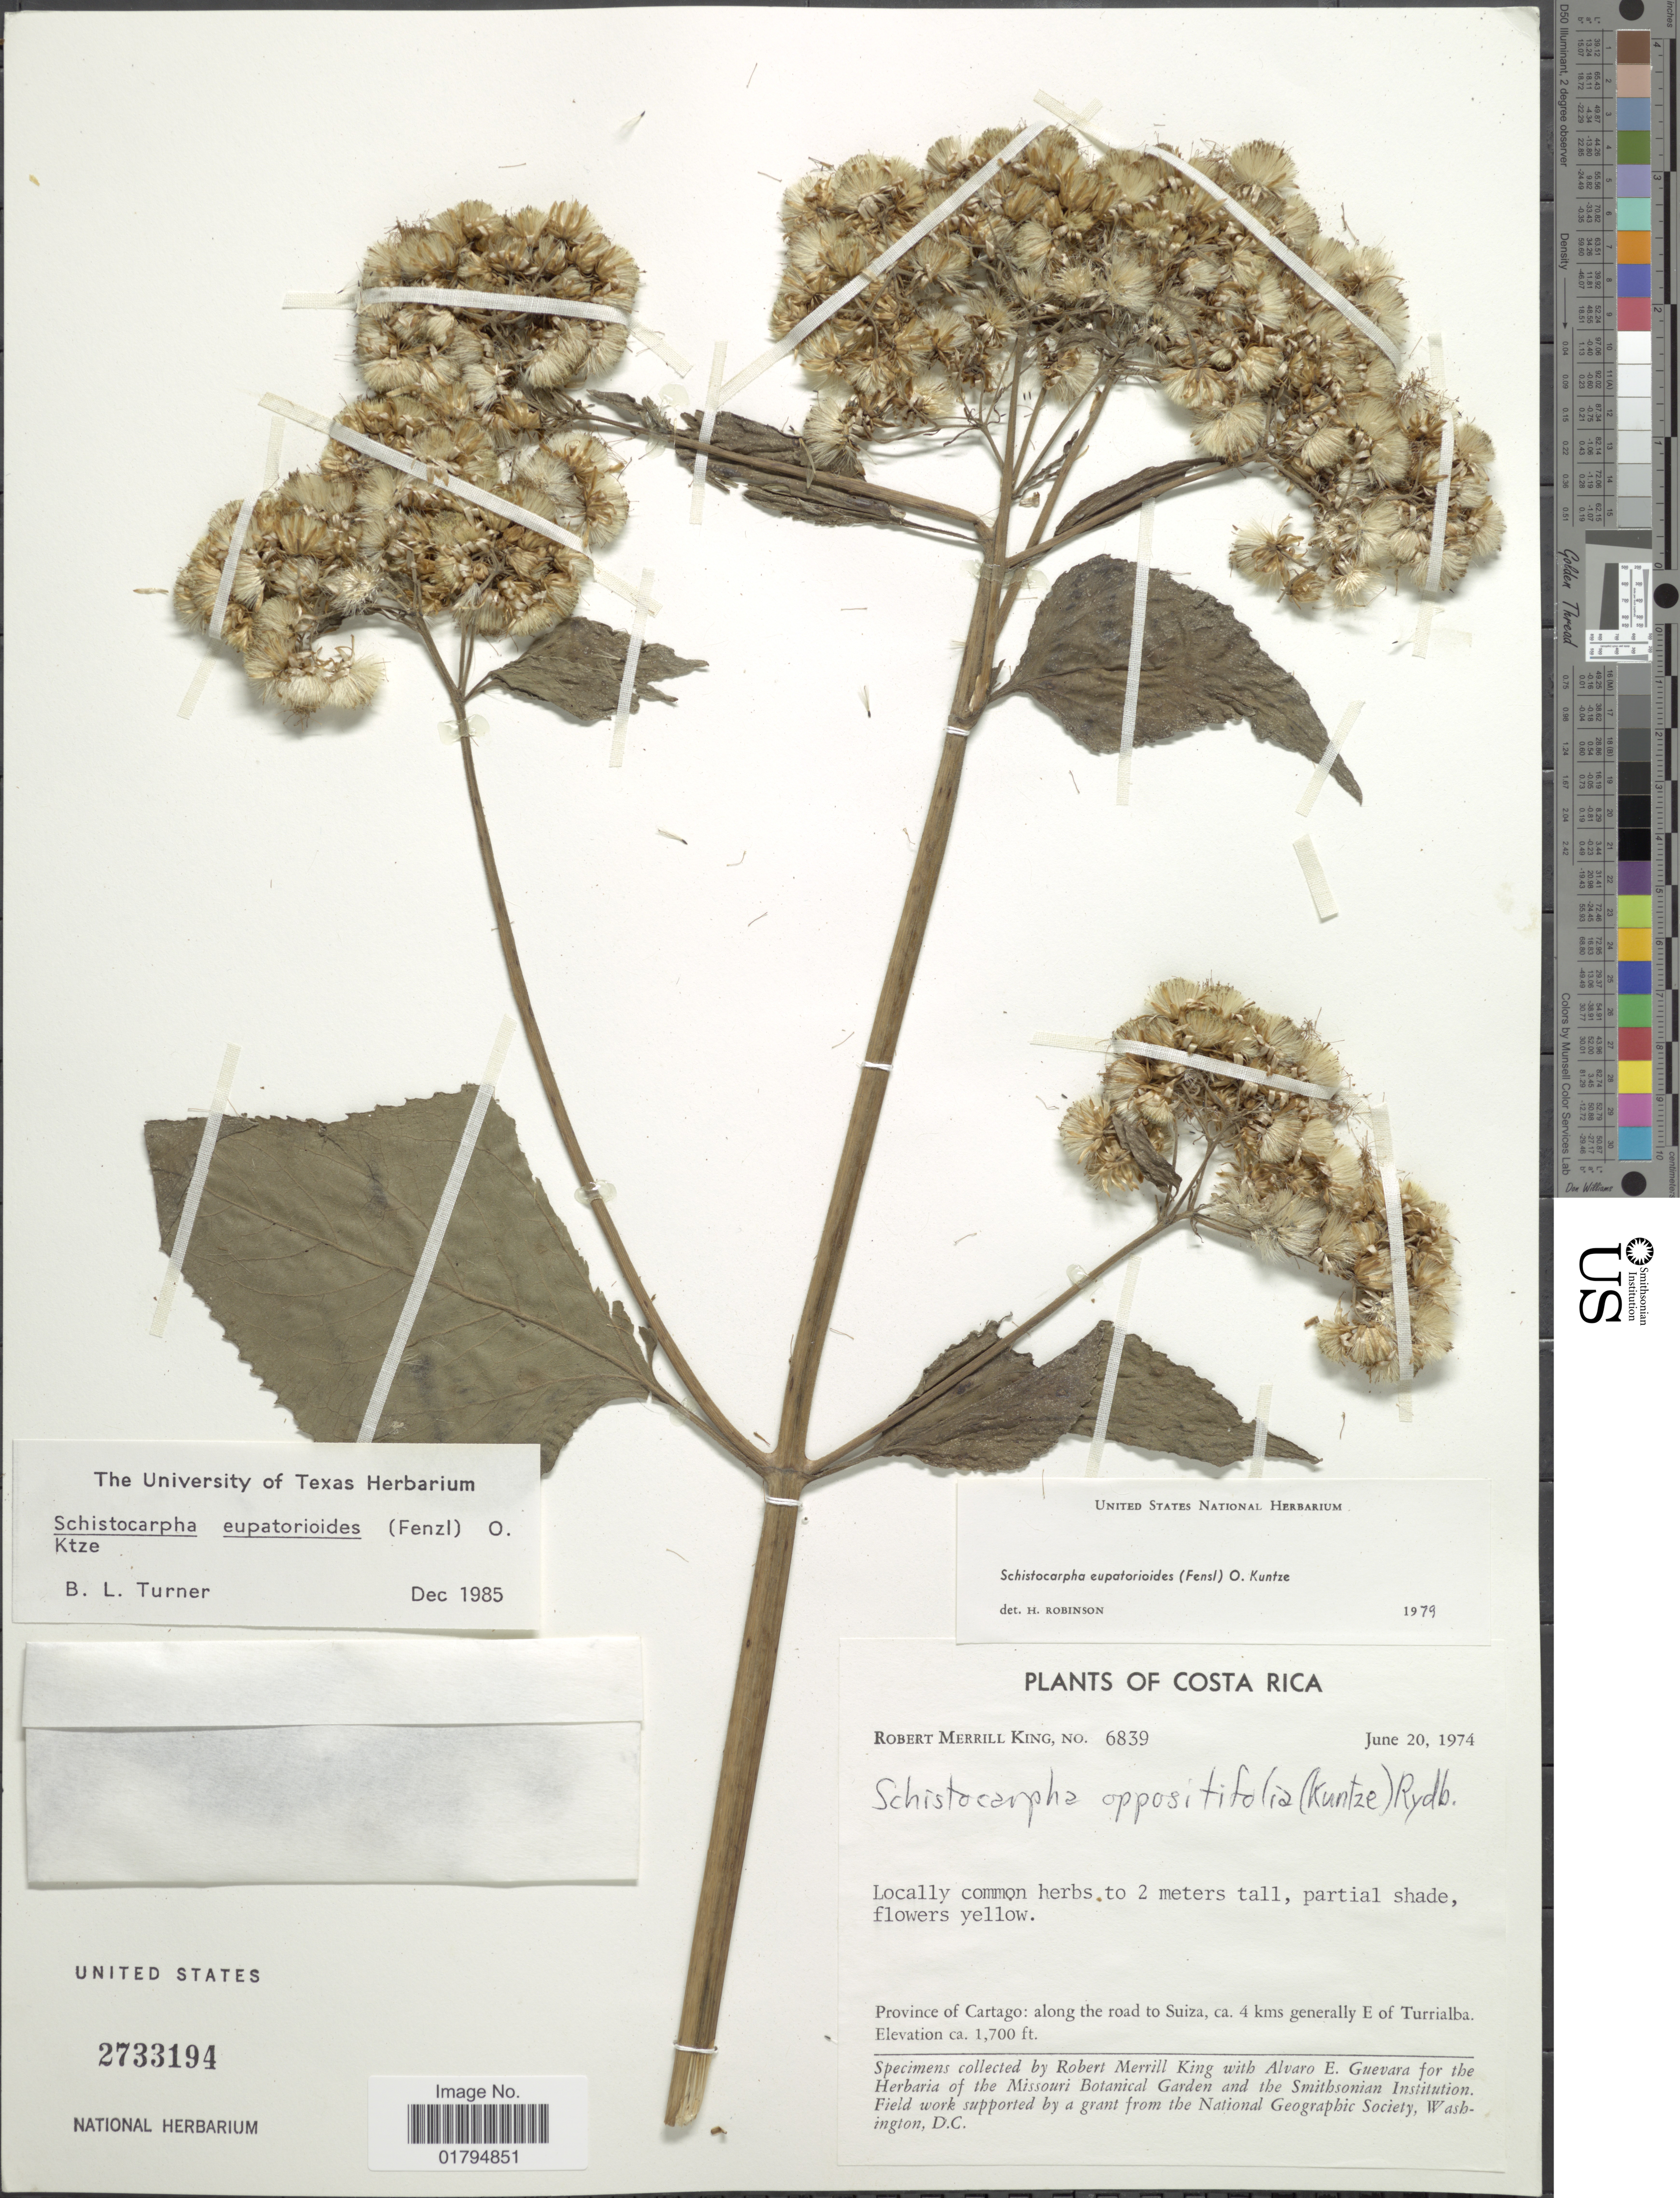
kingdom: Plantae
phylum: Tracheophyta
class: Magnoliopsida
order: Asterales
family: Asteraceae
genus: Schistocarpha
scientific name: Schistocarpha eupatorioides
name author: (Fenzl) Kuntze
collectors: R. M. King & A. E. Guevara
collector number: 6839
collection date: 1974-06-20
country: Costa Rica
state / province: Cartago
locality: Along the road to Suiza, ca. 4 kms generally E of Turrialba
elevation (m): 518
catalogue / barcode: US 2733194